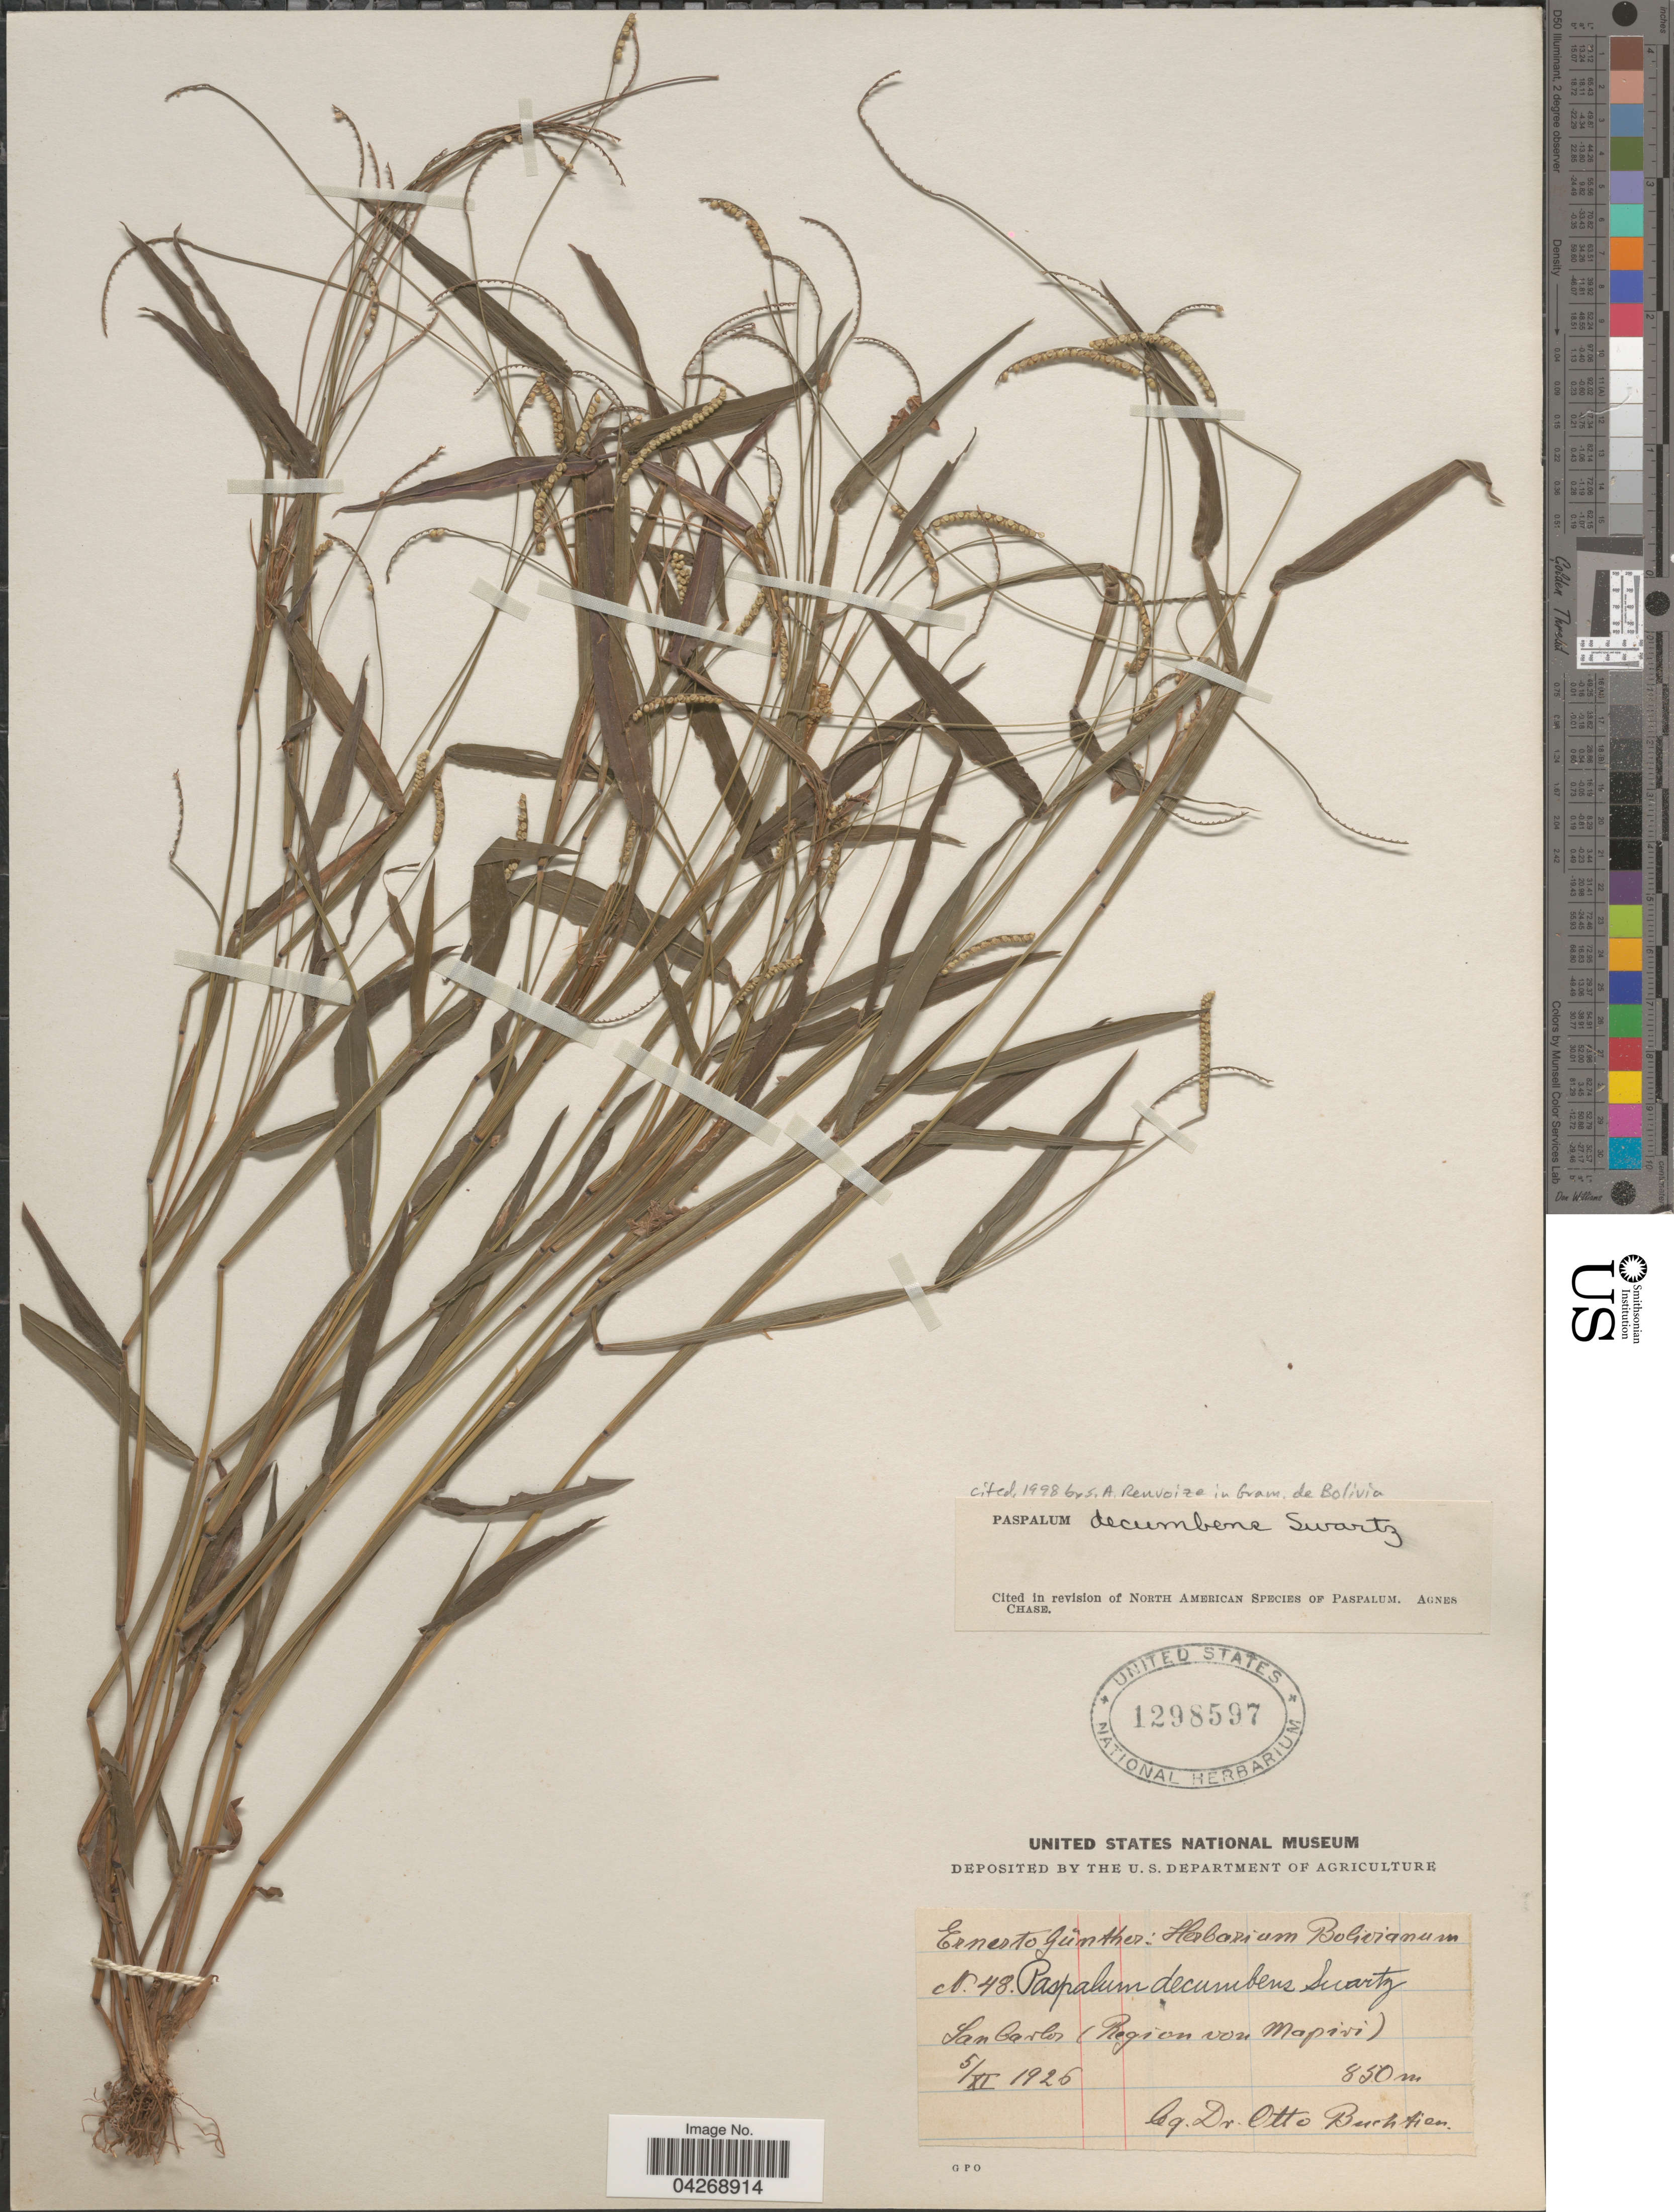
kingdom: Plantae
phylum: Tracheophyta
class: Liliopsida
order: Poales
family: Poaceae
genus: Paspalum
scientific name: Paspalum decumbens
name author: Sw.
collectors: O. Buchtien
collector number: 48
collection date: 1926-11-05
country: Bolivia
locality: San Carlos (Region von Mapiri).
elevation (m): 850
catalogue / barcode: US 1298597